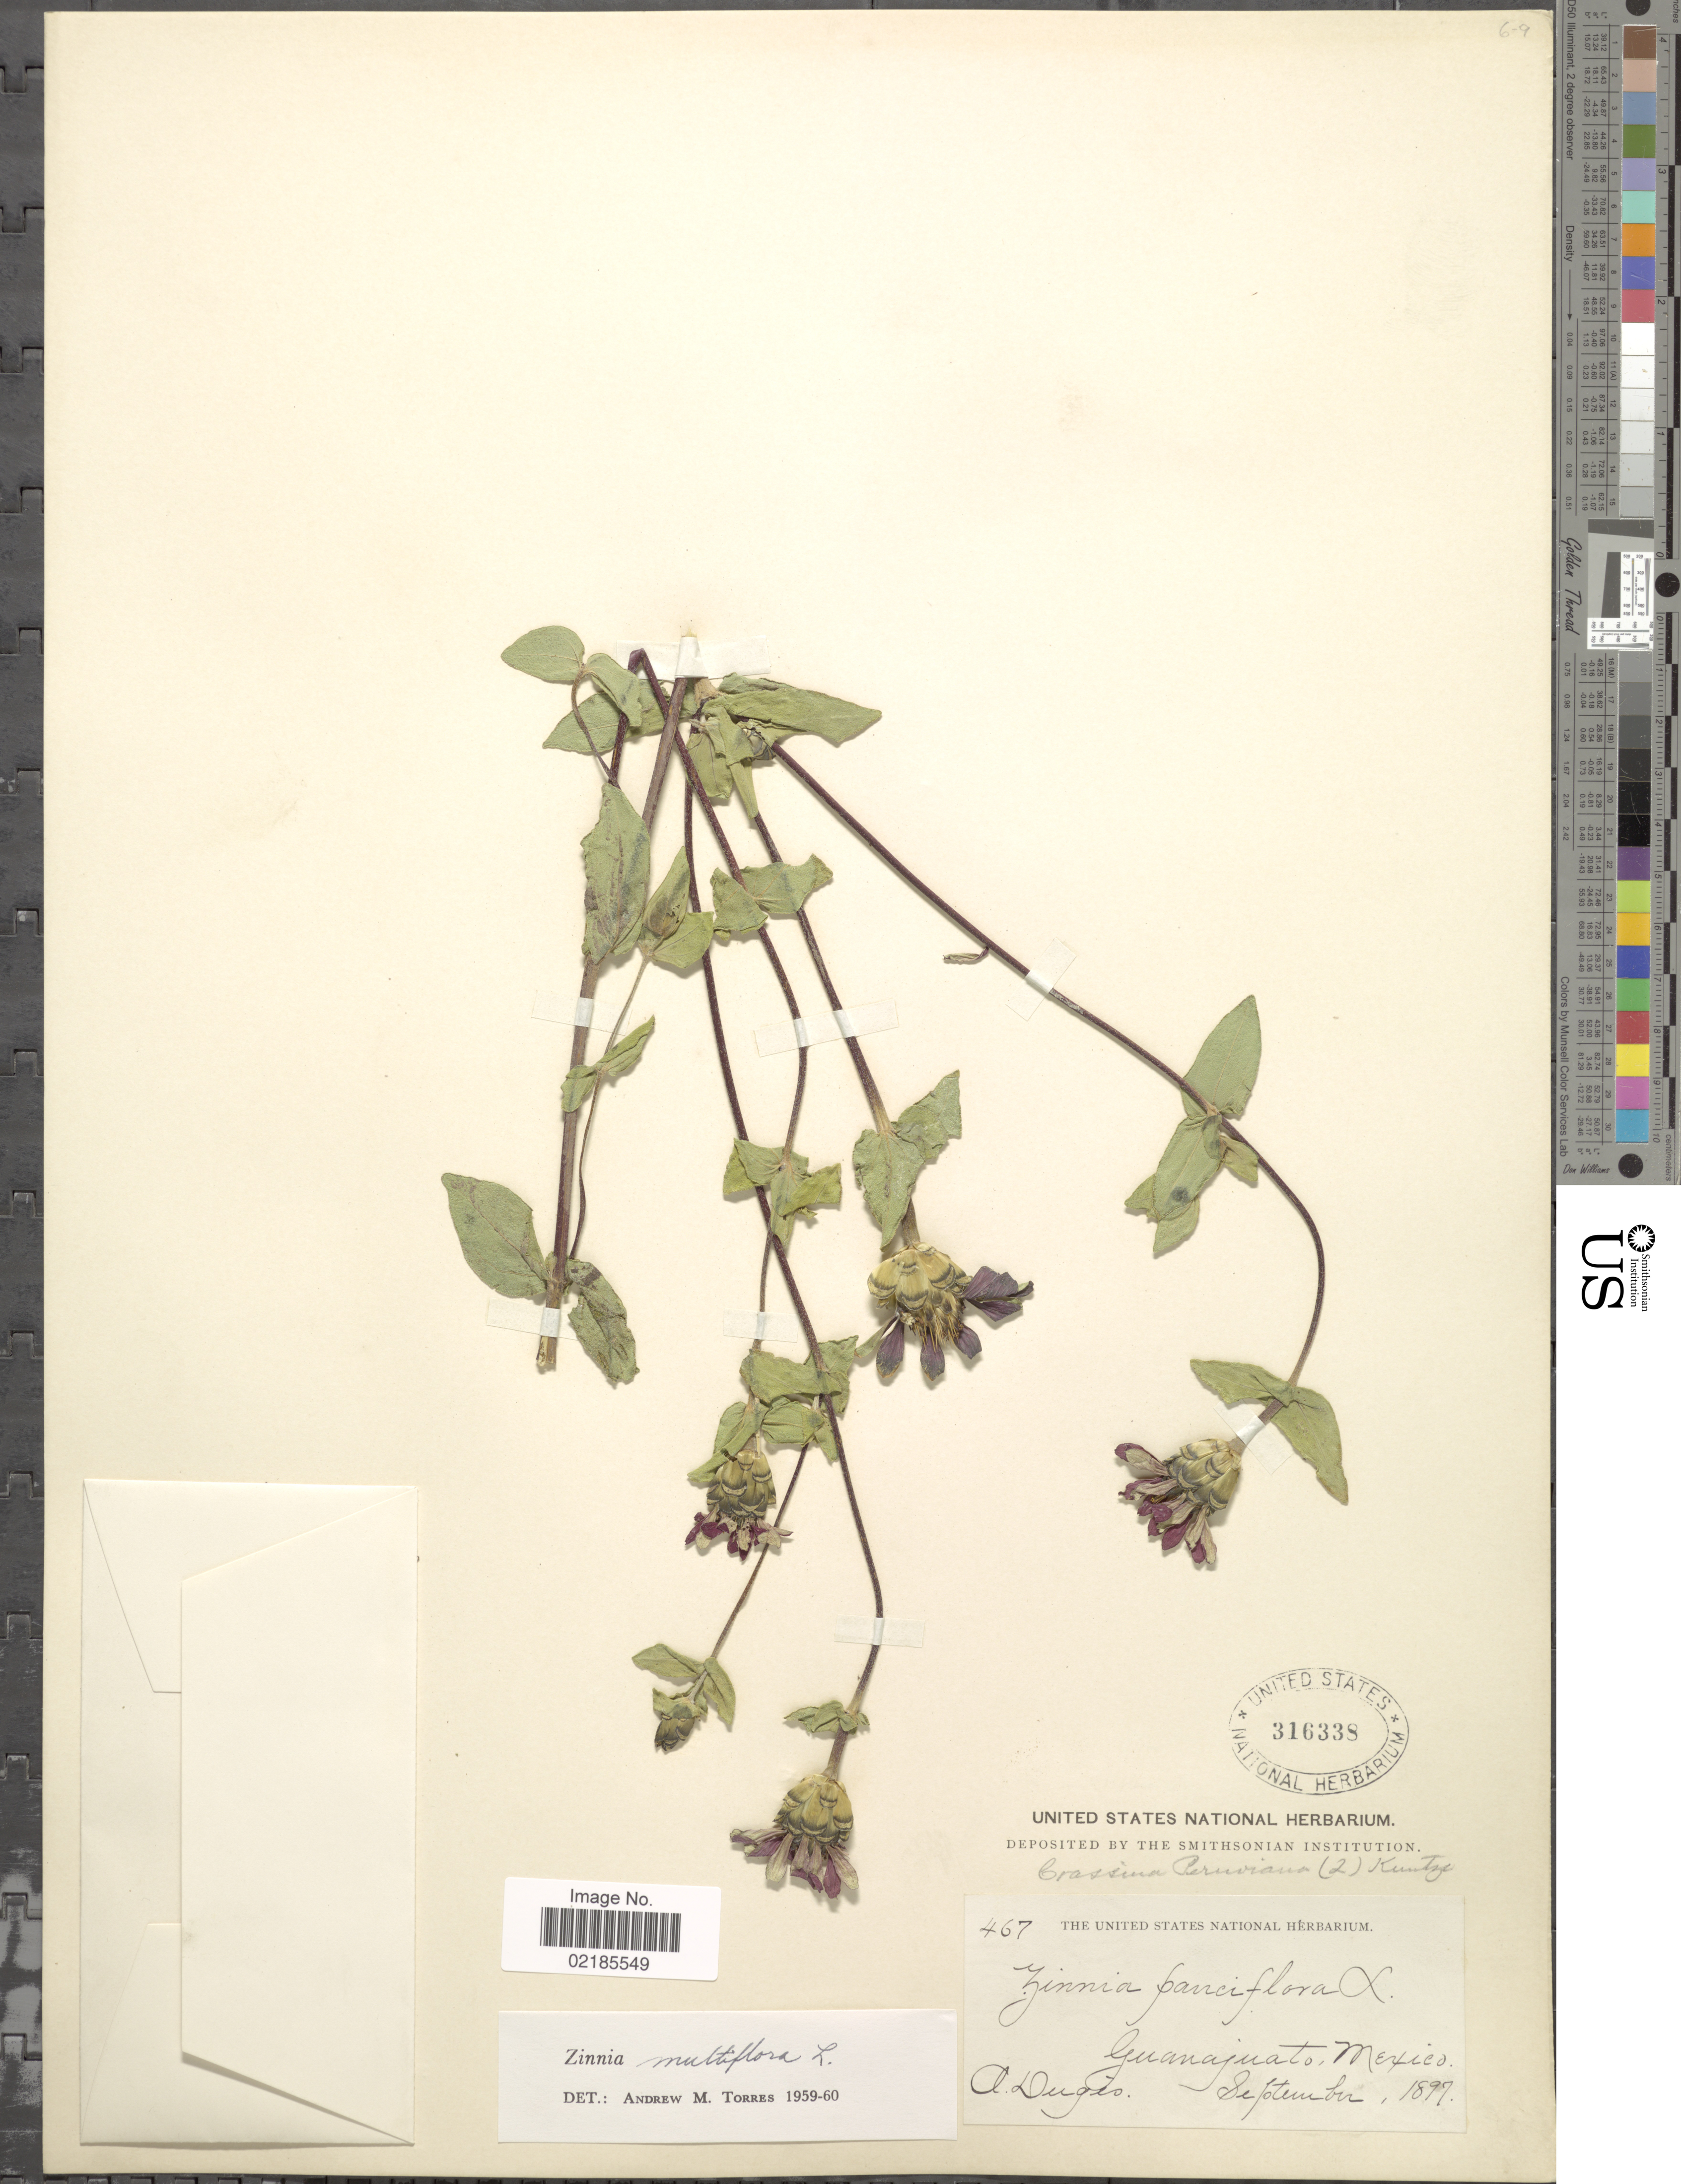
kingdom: Plantae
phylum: Tracheophyta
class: Magnoliopsida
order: Asterales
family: Asteraceae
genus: Zinnia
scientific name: Zinnia peruviana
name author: (L.) L.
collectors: A. Dugis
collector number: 467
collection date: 1897-09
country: Mexico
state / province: Guanajuato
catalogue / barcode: US 316338